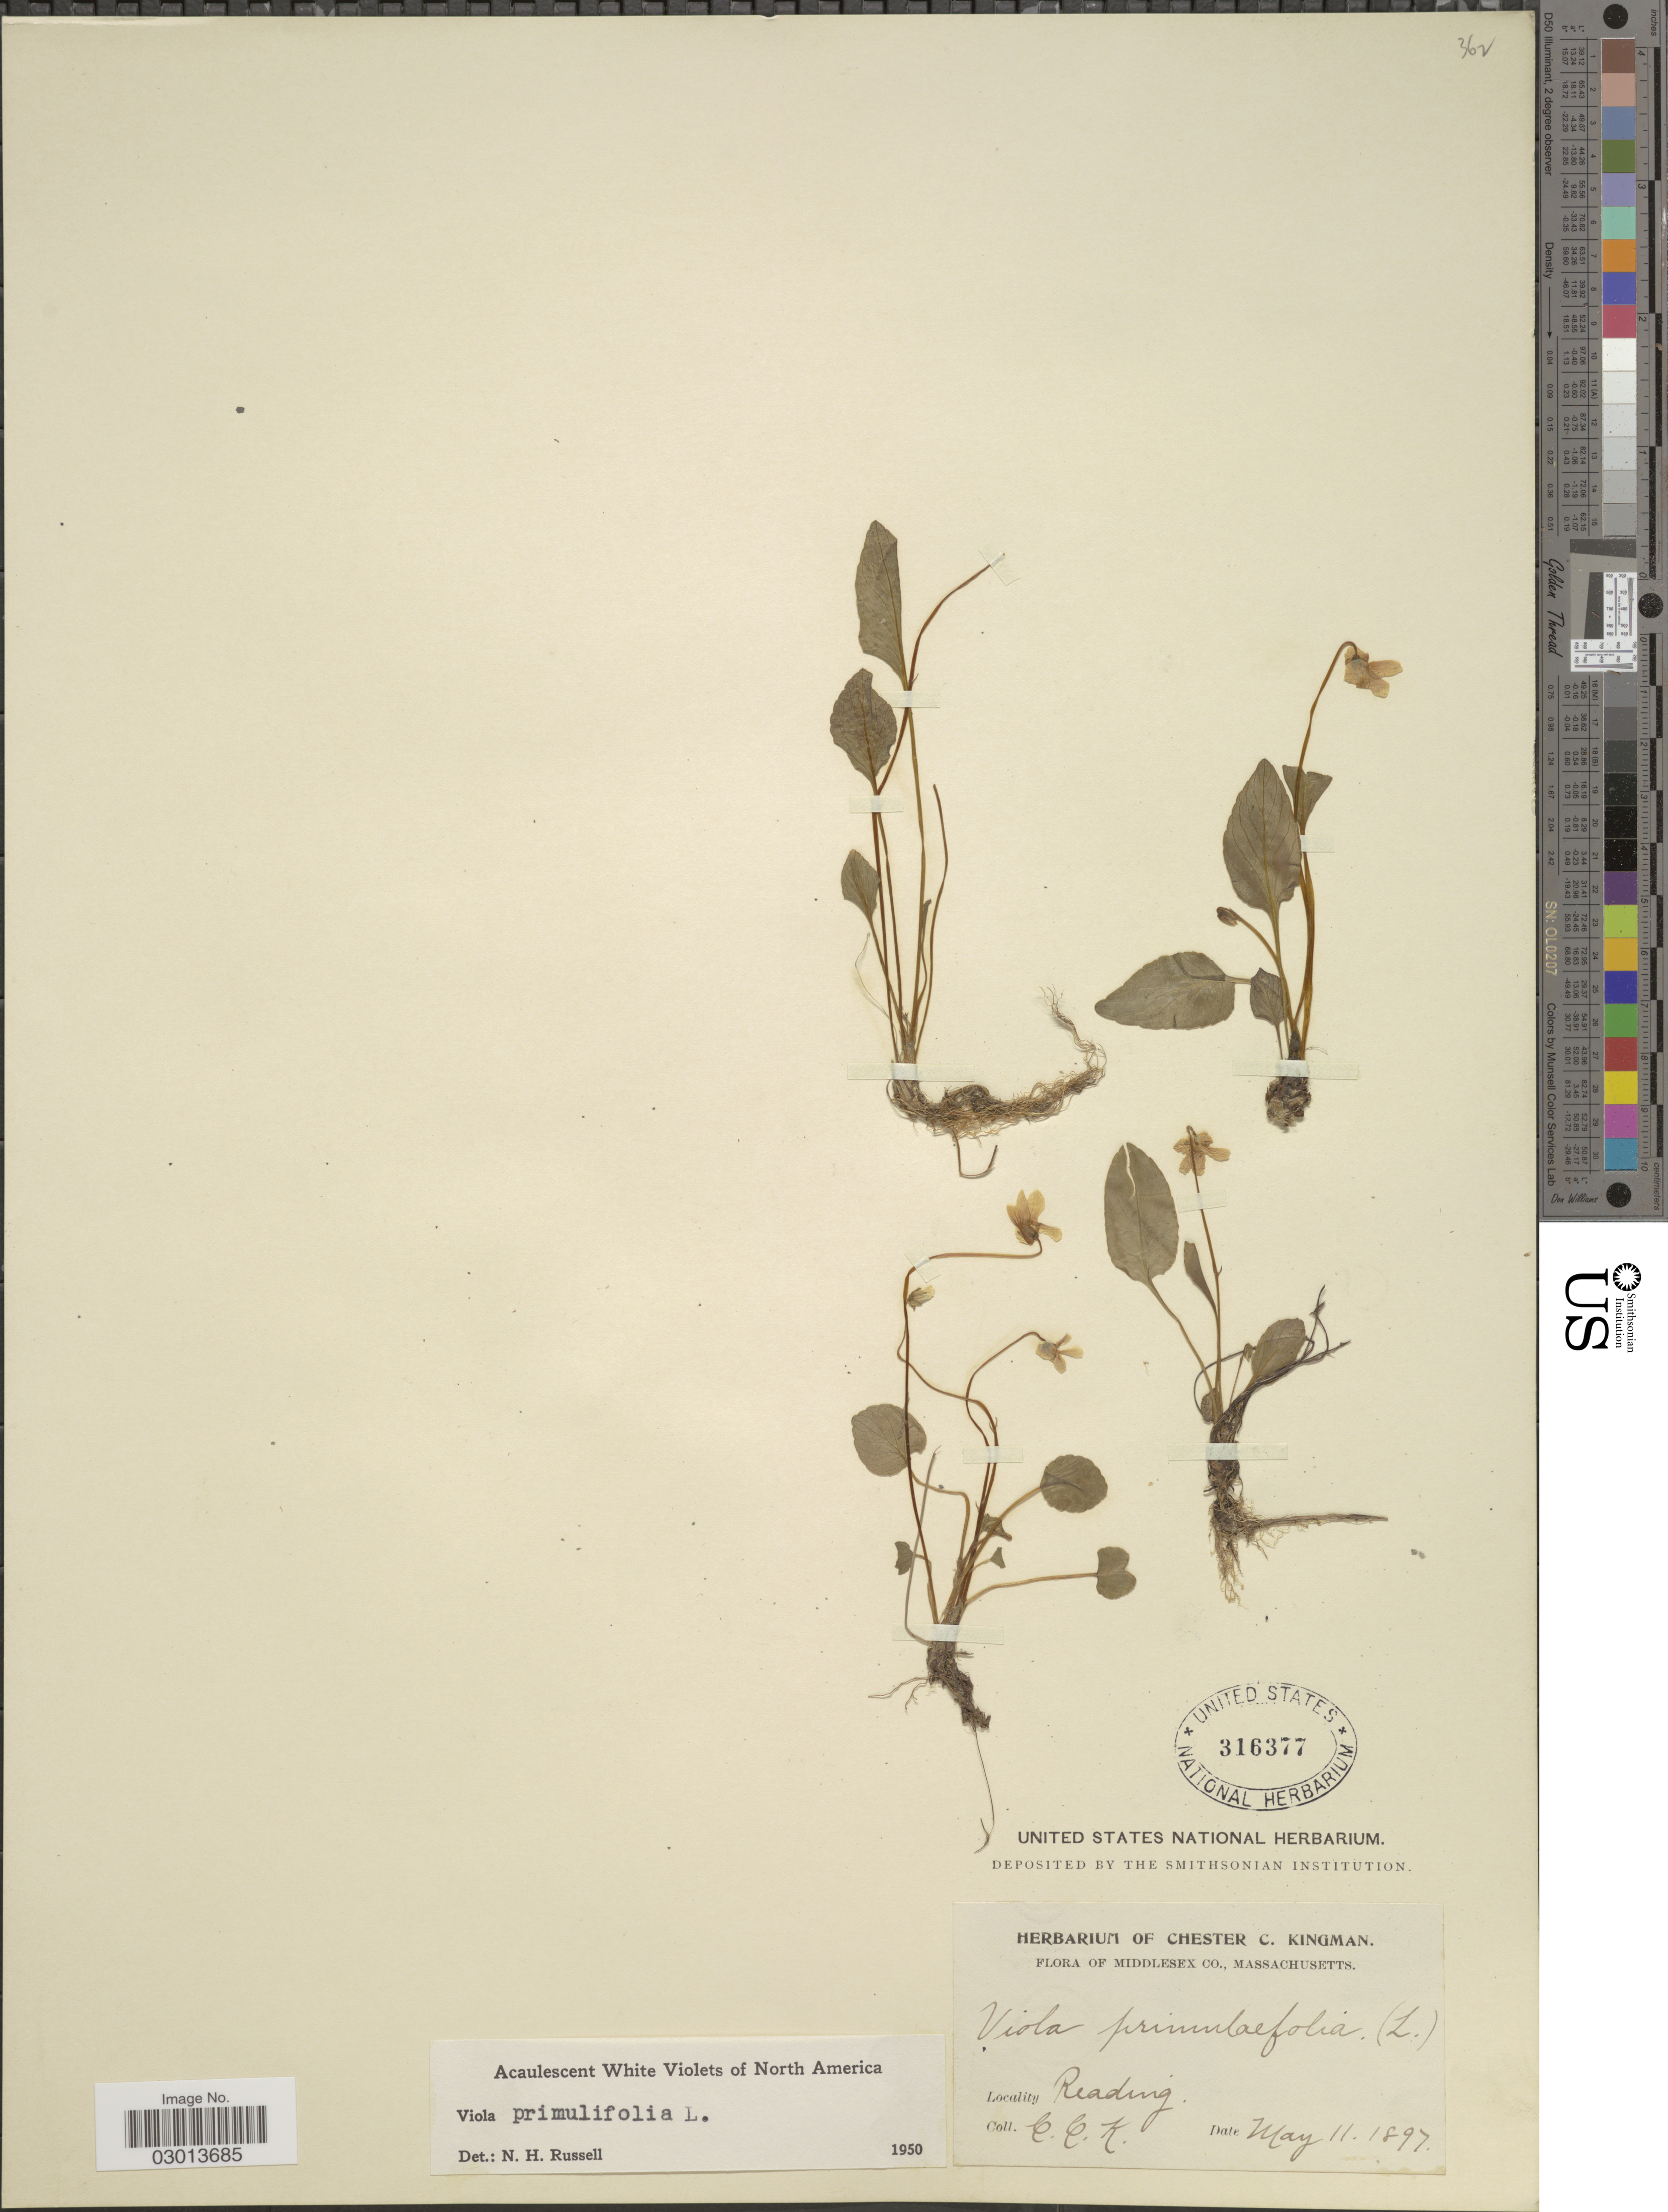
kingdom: Plantae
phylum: Tracheophyta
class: Magnoliopsida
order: Malpighiales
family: Violaceae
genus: Viola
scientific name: Viola primulifolia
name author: L.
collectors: C. Kingman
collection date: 1897-05-11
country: United States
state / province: Massachusetts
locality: Middlesex Co. Reading.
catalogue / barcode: US 316377